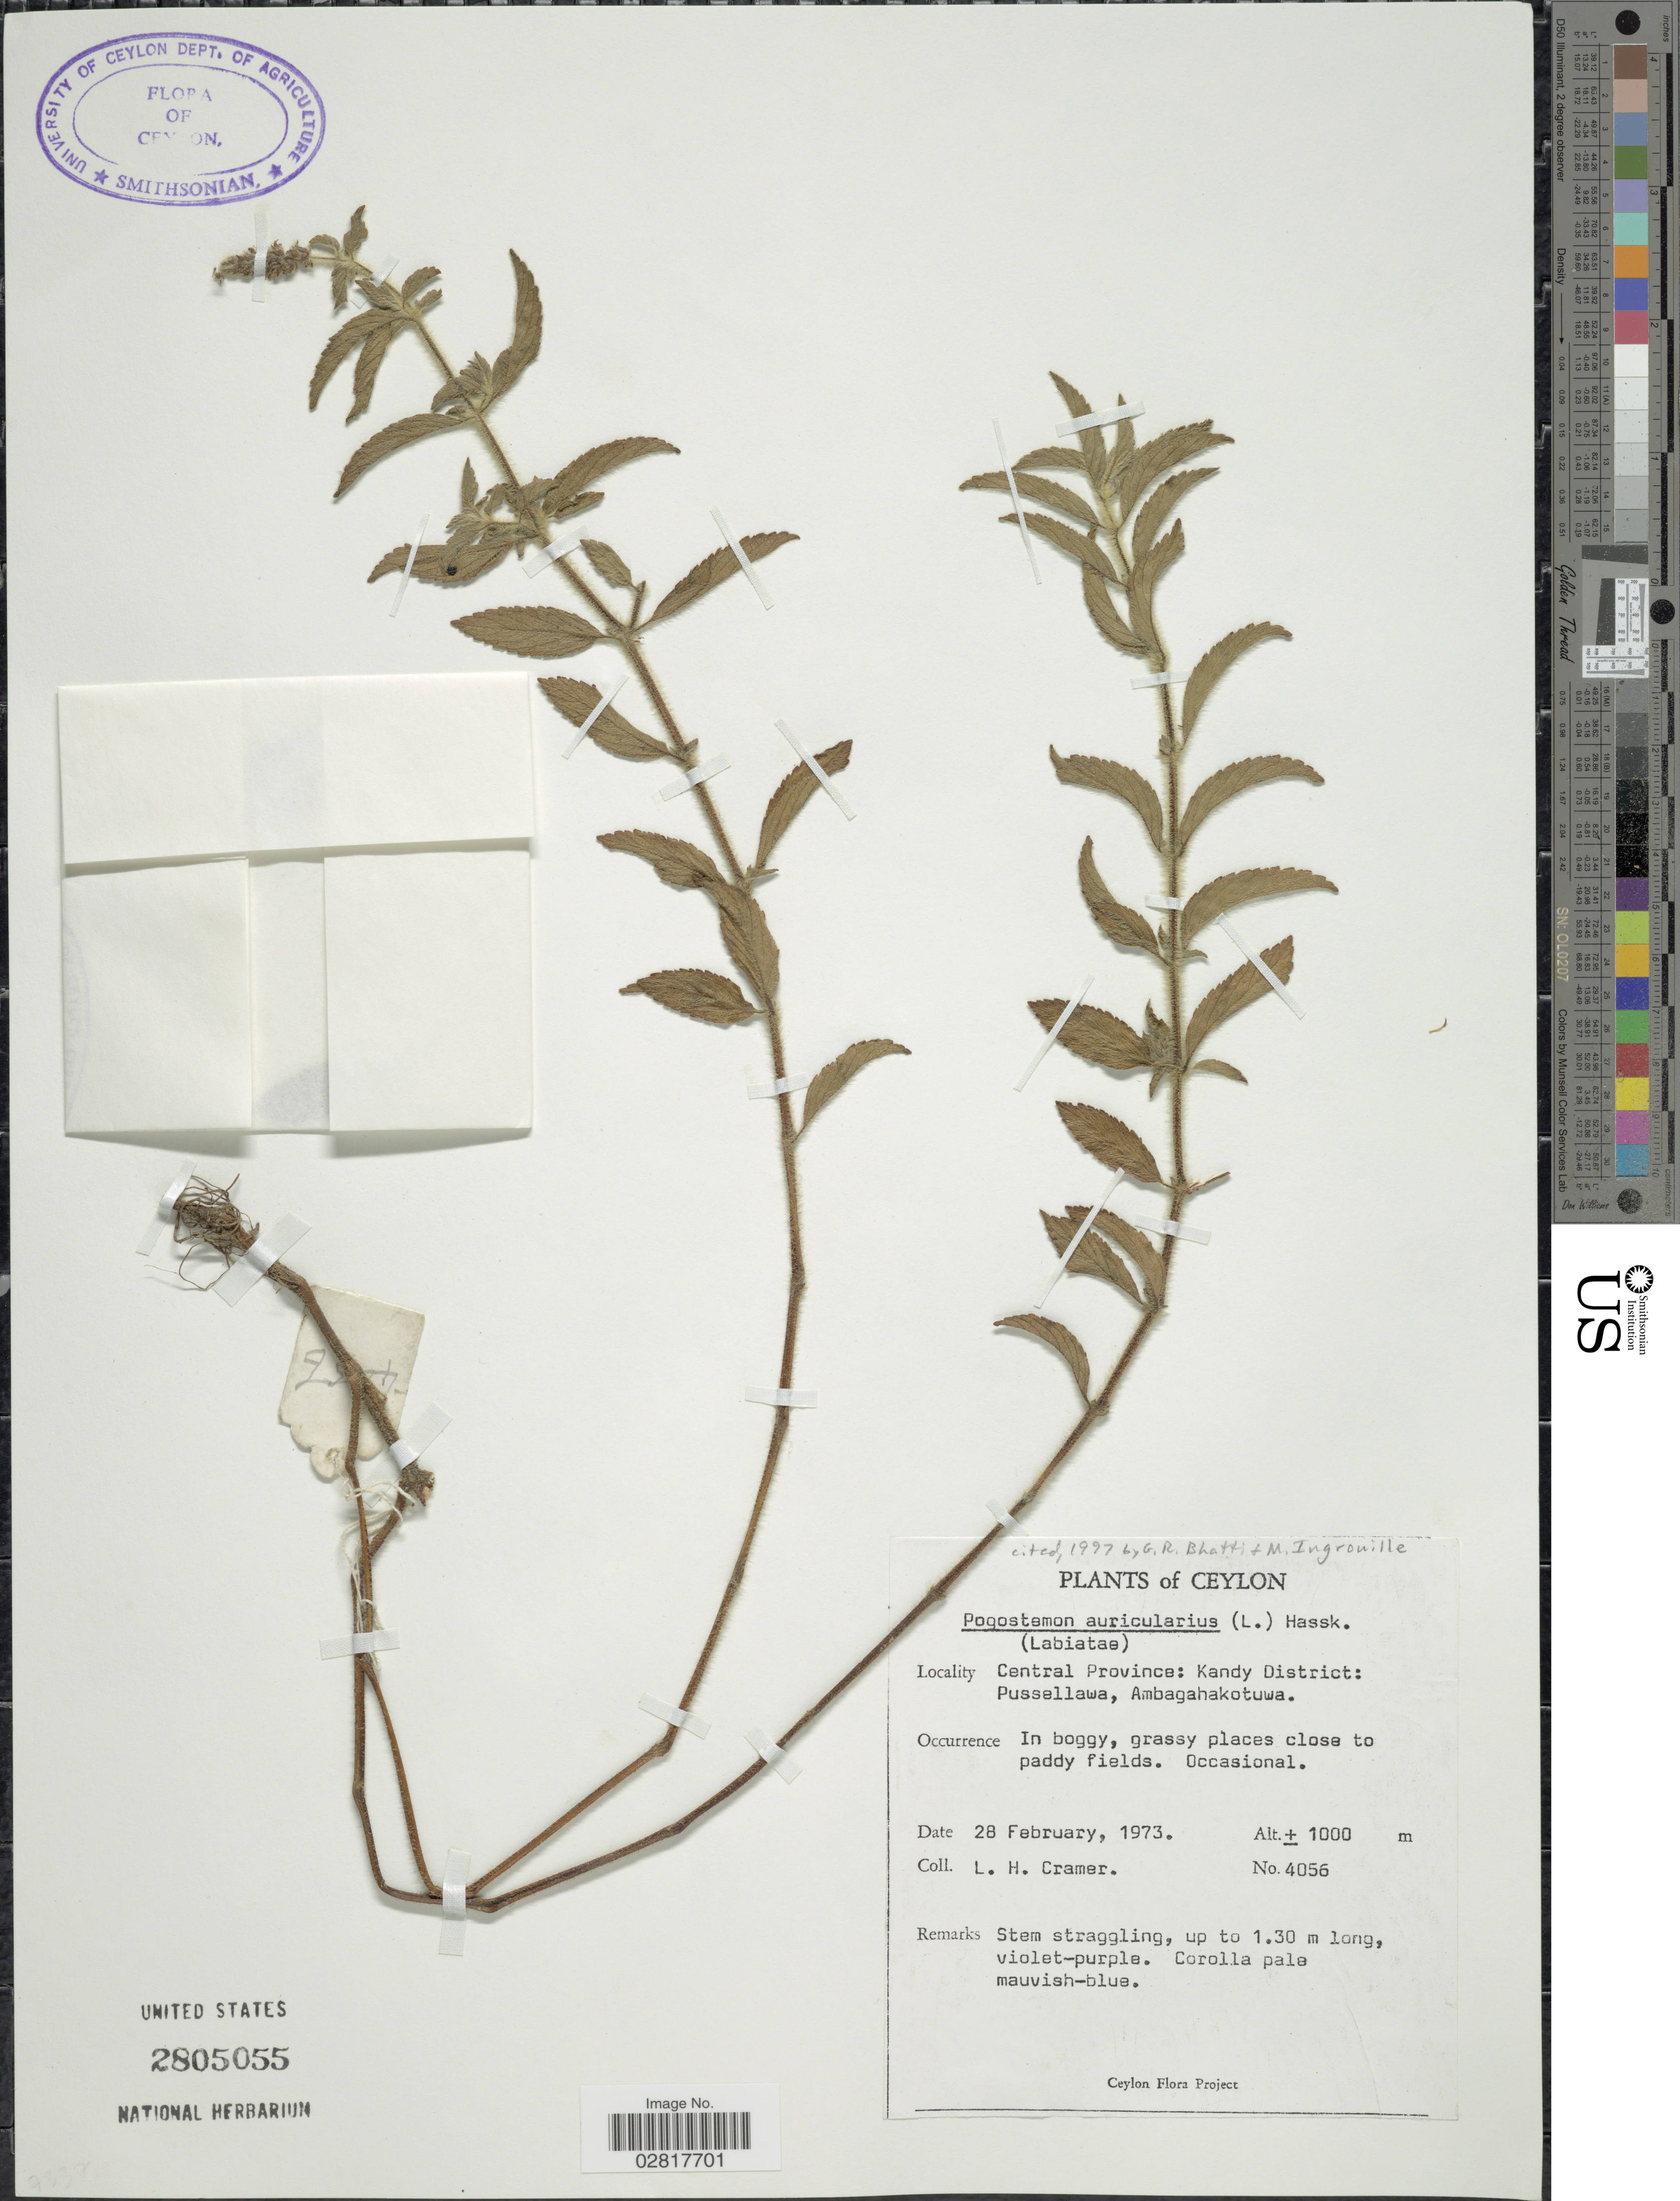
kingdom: Plantae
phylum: Tracheophyta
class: Magnoliopsida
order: Lamiales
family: Lamiaceae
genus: Pogostemon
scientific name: Pogostemon auricularius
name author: (L.) Hassk.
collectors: L. H. Cramer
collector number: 4056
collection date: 1973-02-28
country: Sri Lanka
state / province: Central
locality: Ceylon. Kandy District: Pussellawa, Ambagahakotuwa.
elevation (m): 1000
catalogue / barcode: US 2805055